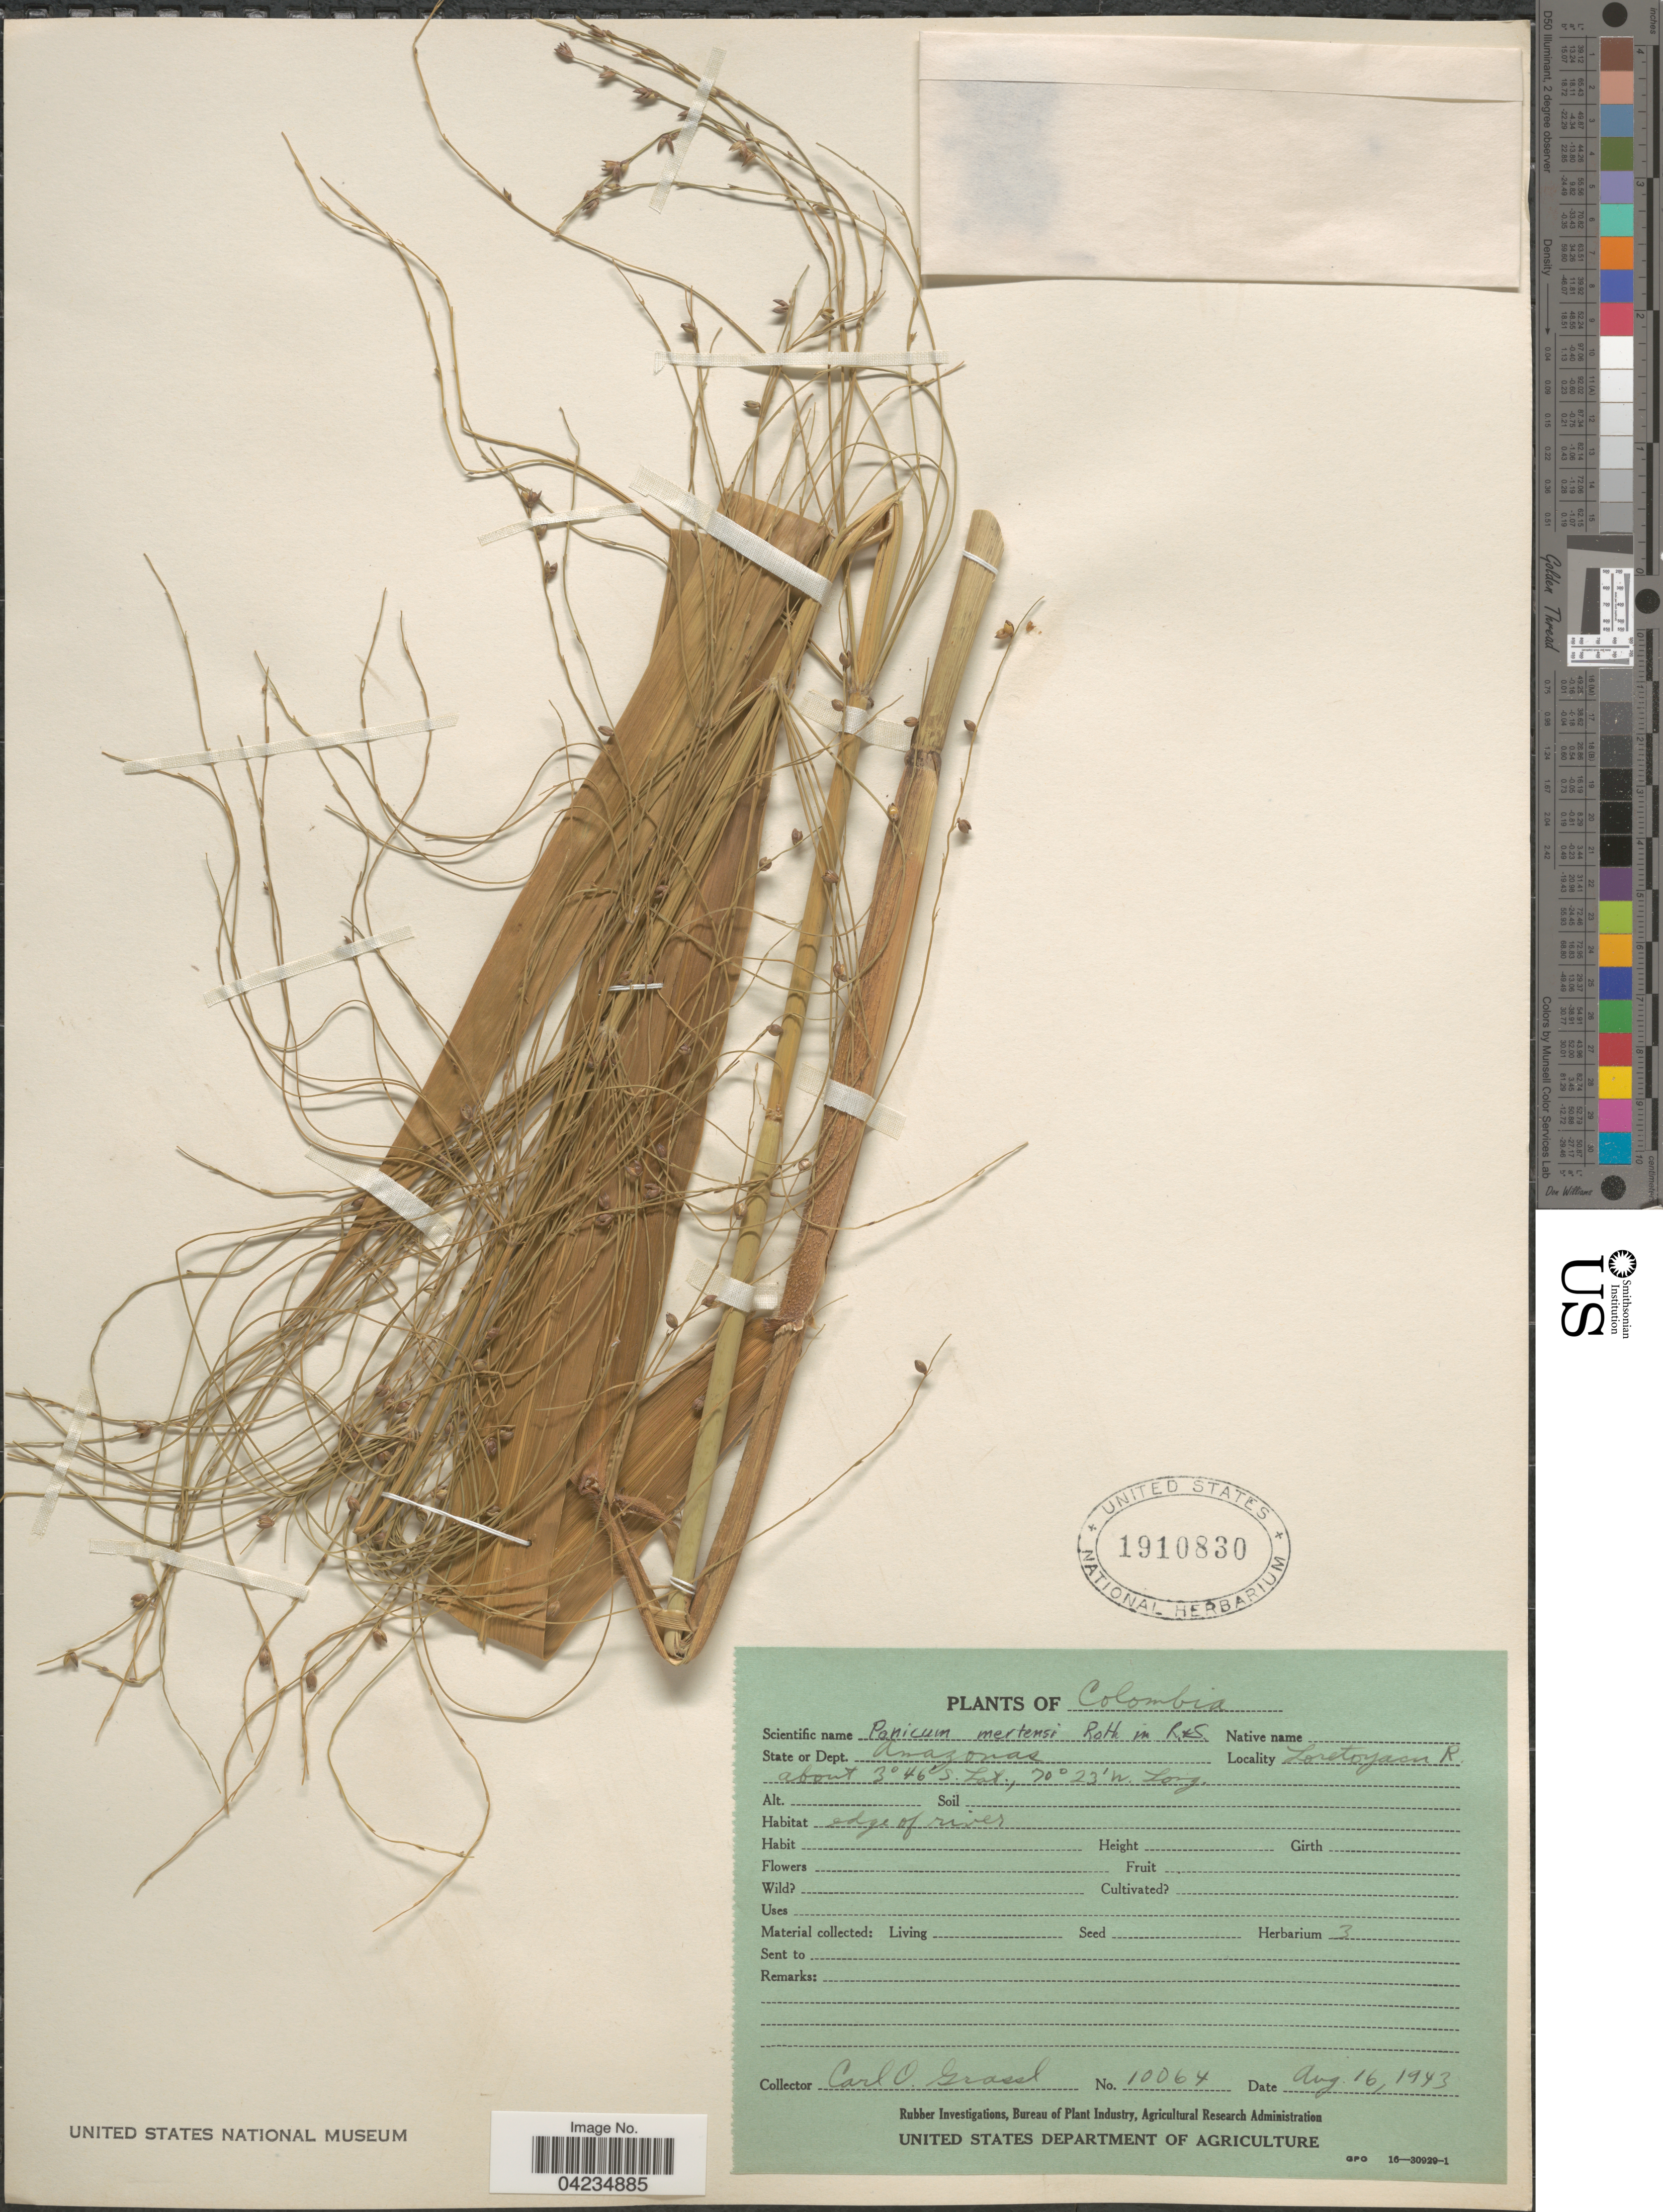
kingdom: Plantae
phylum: Tracheophyta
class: Liliopsida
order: Poales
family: Poaceae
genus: Stephostachys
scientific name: Stephostachys mertensii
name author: (Roth) Zuloaga & Marrone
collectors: C. Grassl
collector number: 10064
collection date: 1943-08-16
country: Colombia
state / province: Amazônas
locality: State or Dept. Amazonas. Loretoyacu R.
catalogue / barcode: US 1910830